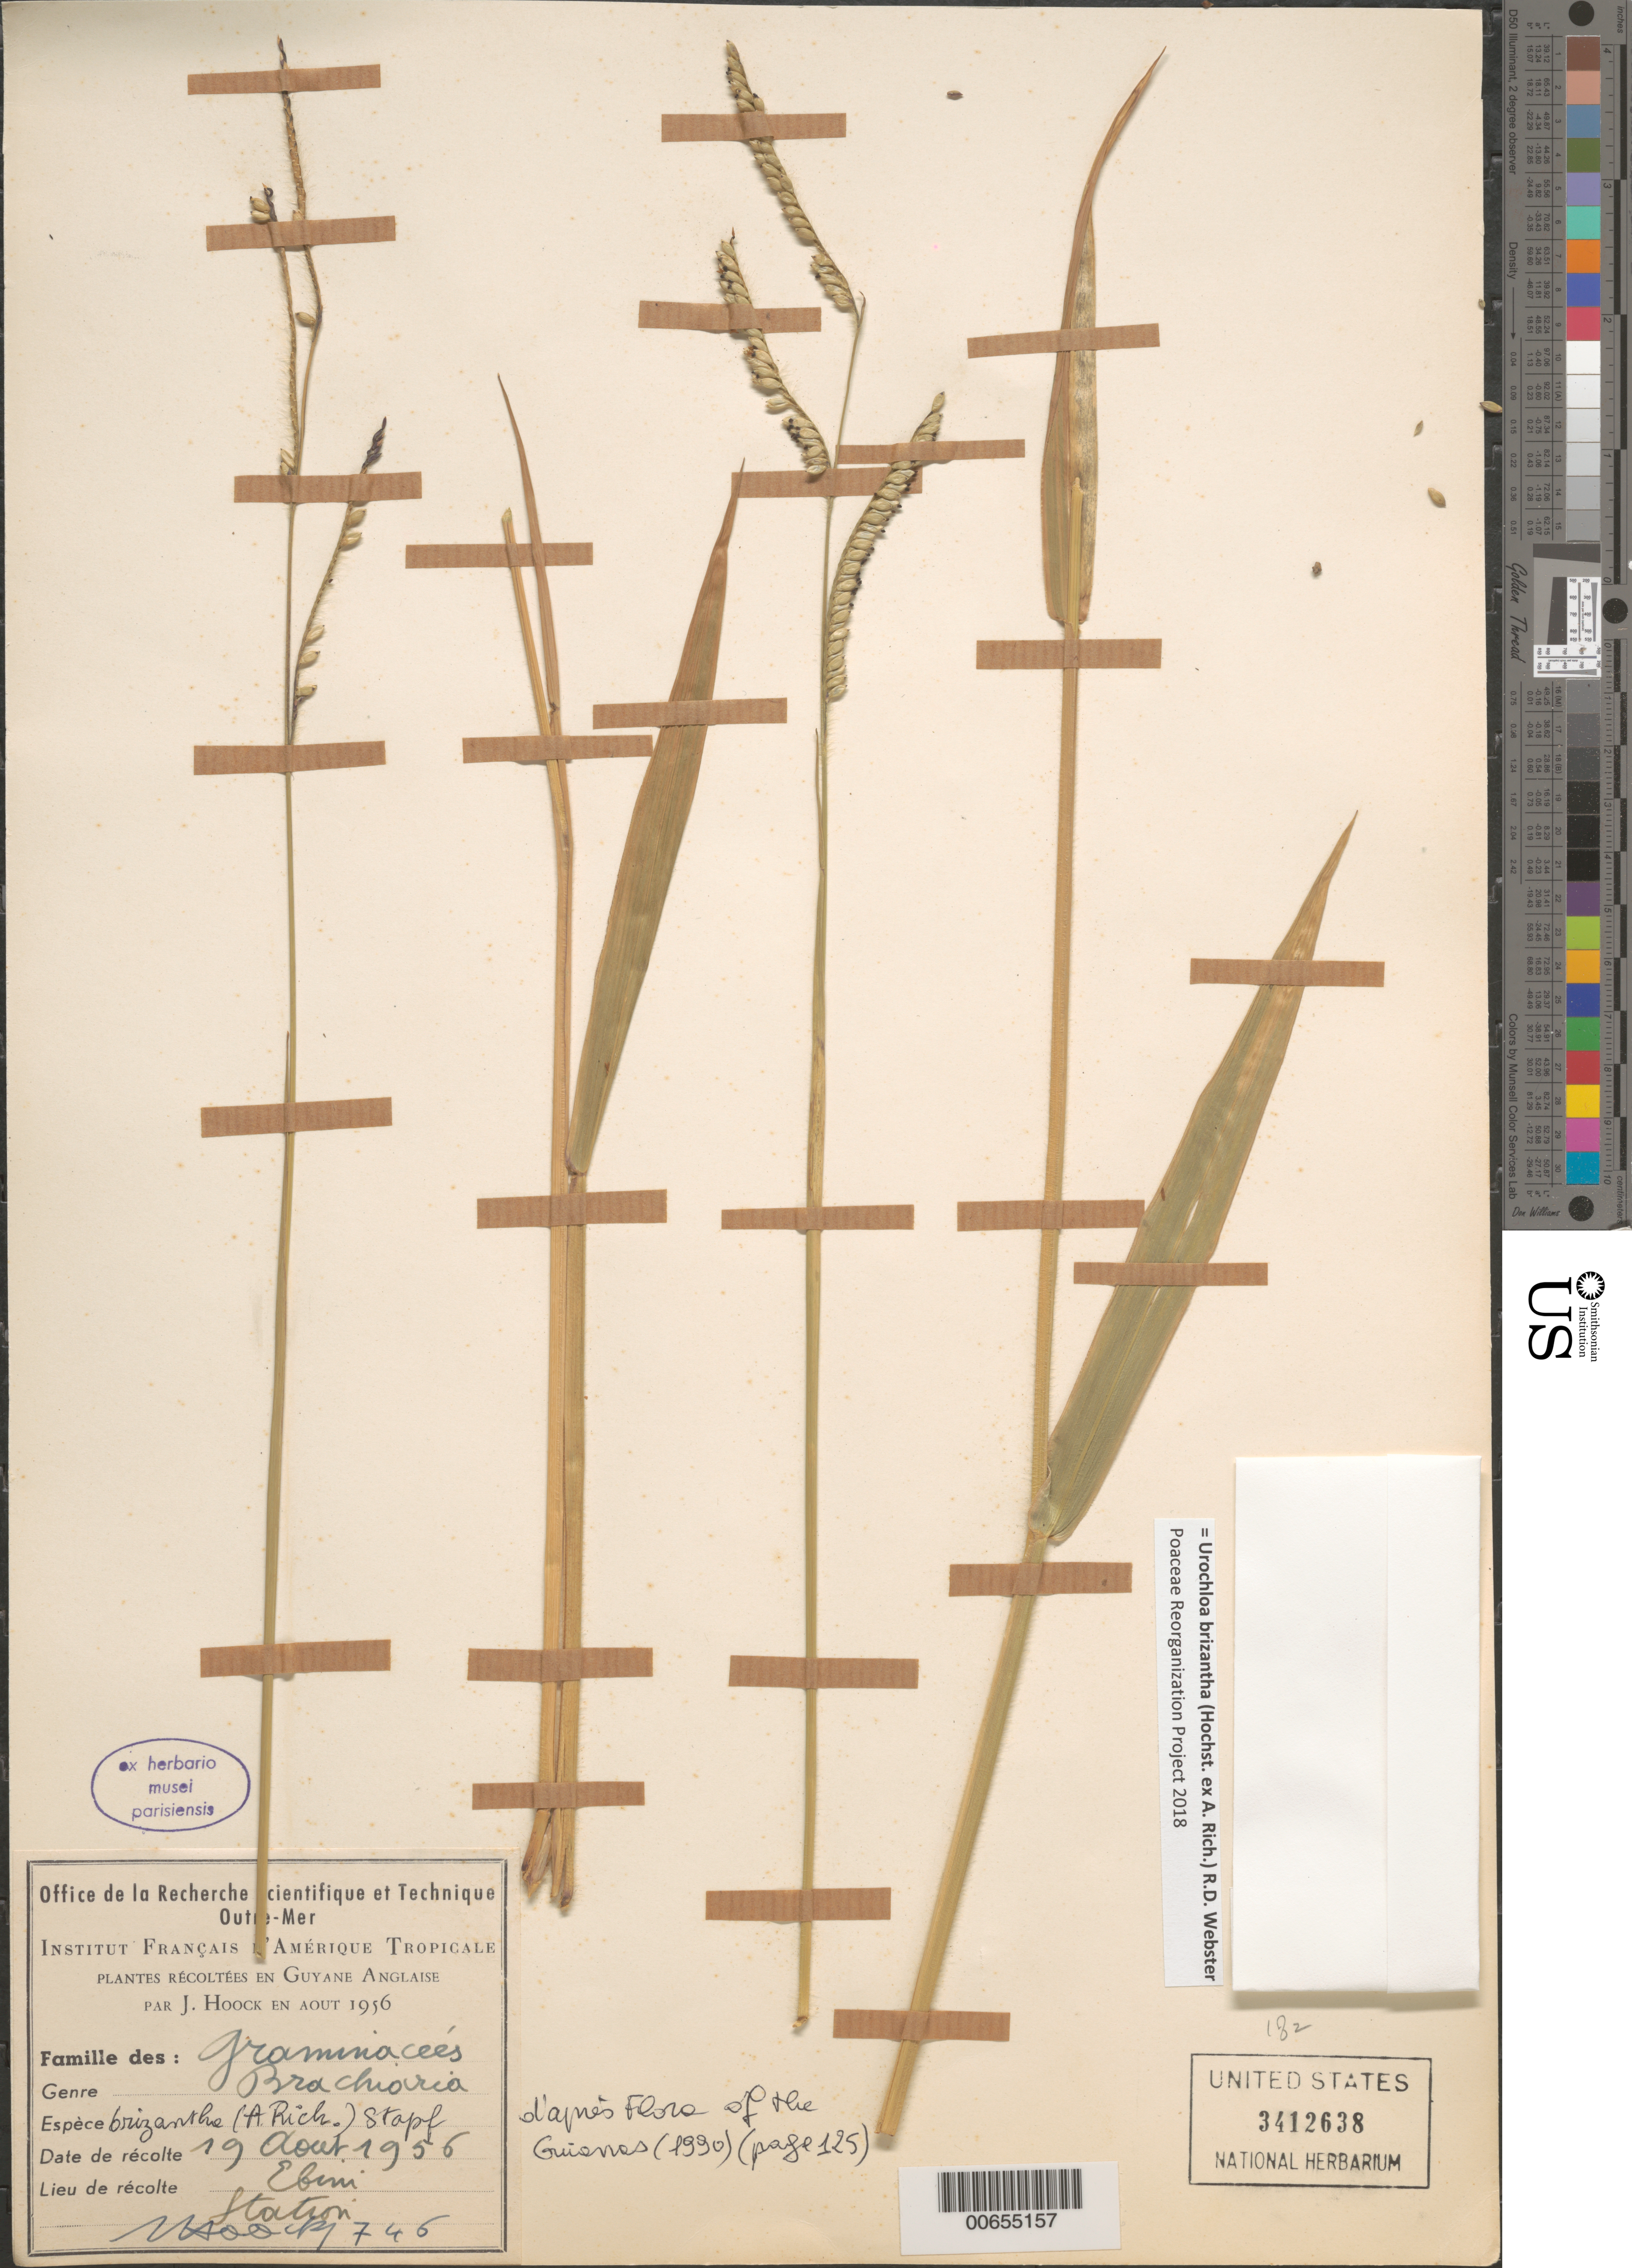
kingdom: Plantae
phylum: Tracheophyta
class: Liliopsida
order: Poales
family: Poaceae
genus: Brachiaria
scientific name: Brachiaria brizantha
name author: (Hochst. ex A. Rich.) Stapf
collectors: J. Hoock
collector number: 746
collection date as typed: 19-Aug-56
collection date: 1956-08-19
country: Guyana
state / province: U. Demerara-Berbice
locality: Ebini Station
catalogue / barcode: US 3412638